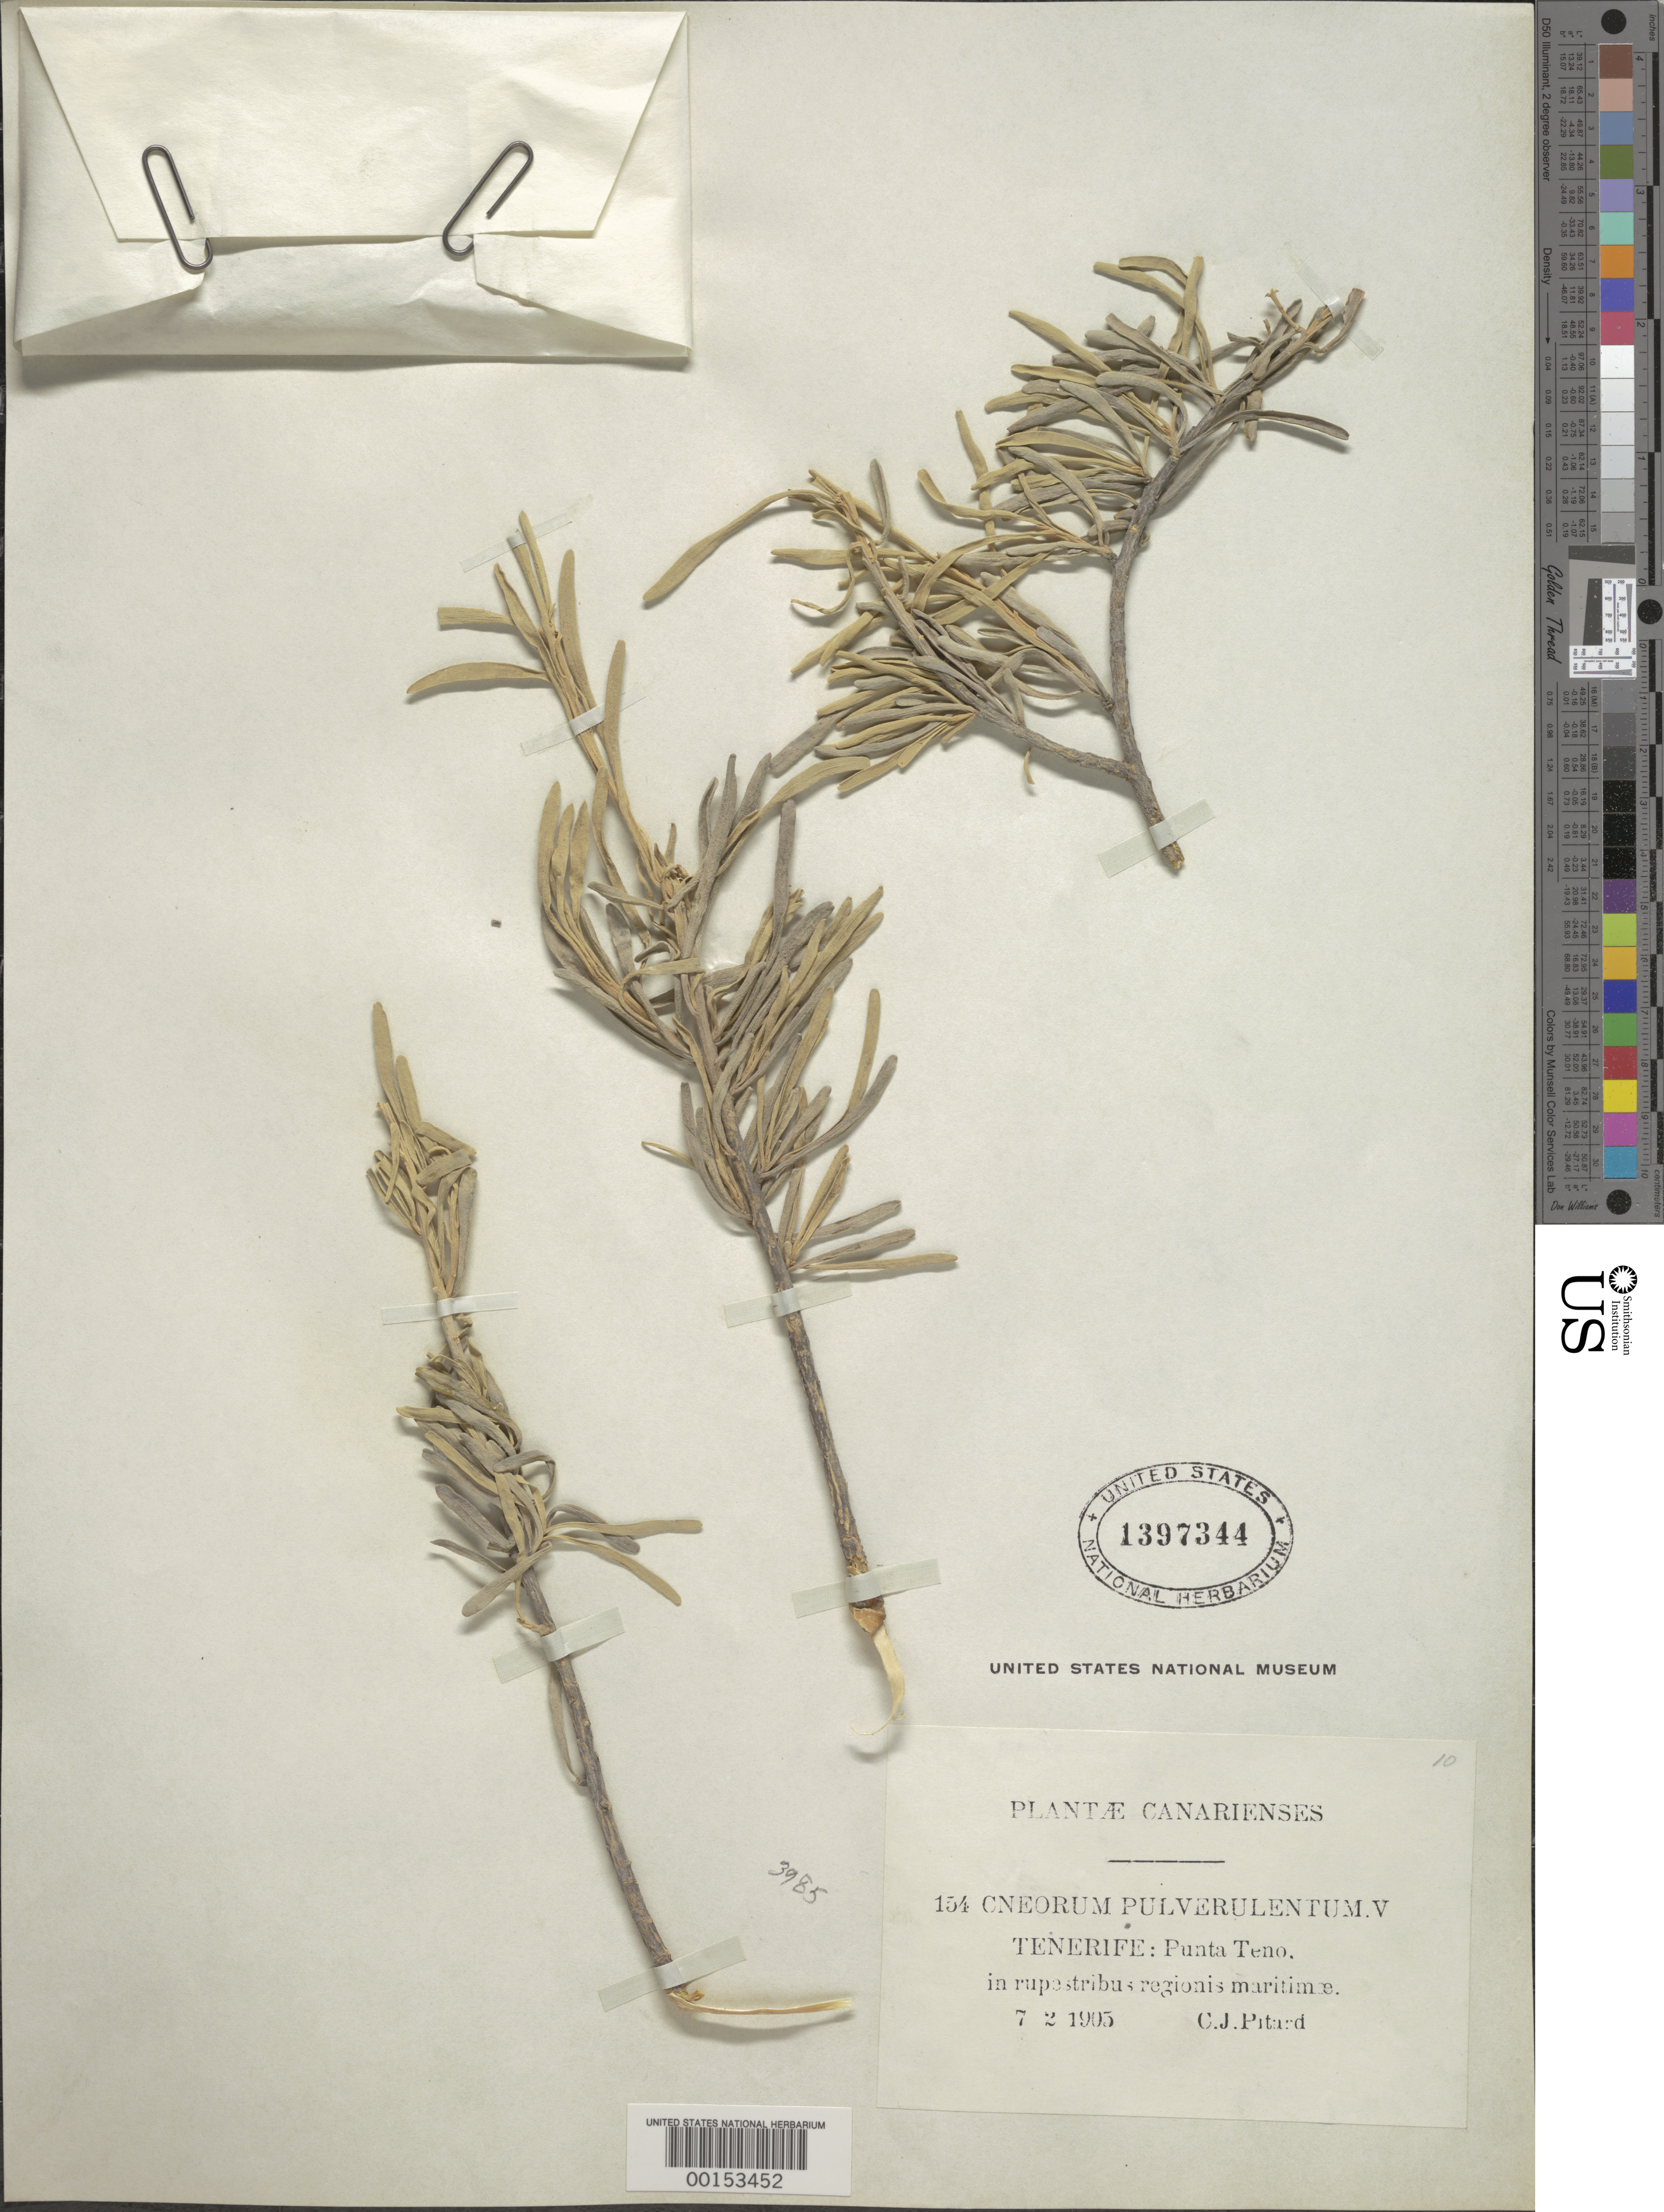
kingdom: Plantae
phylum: Tracheophyta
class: Magnoliopsida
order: Sapindales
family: Rutaceae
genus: Cneorum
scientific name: Cneorum pulverulentum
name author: Vent.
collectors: C. Pitard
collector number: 154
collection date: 1905-02-07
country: Spain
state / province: Canarias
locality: Tenerife: Punta Teno.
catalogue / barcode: US 1397344